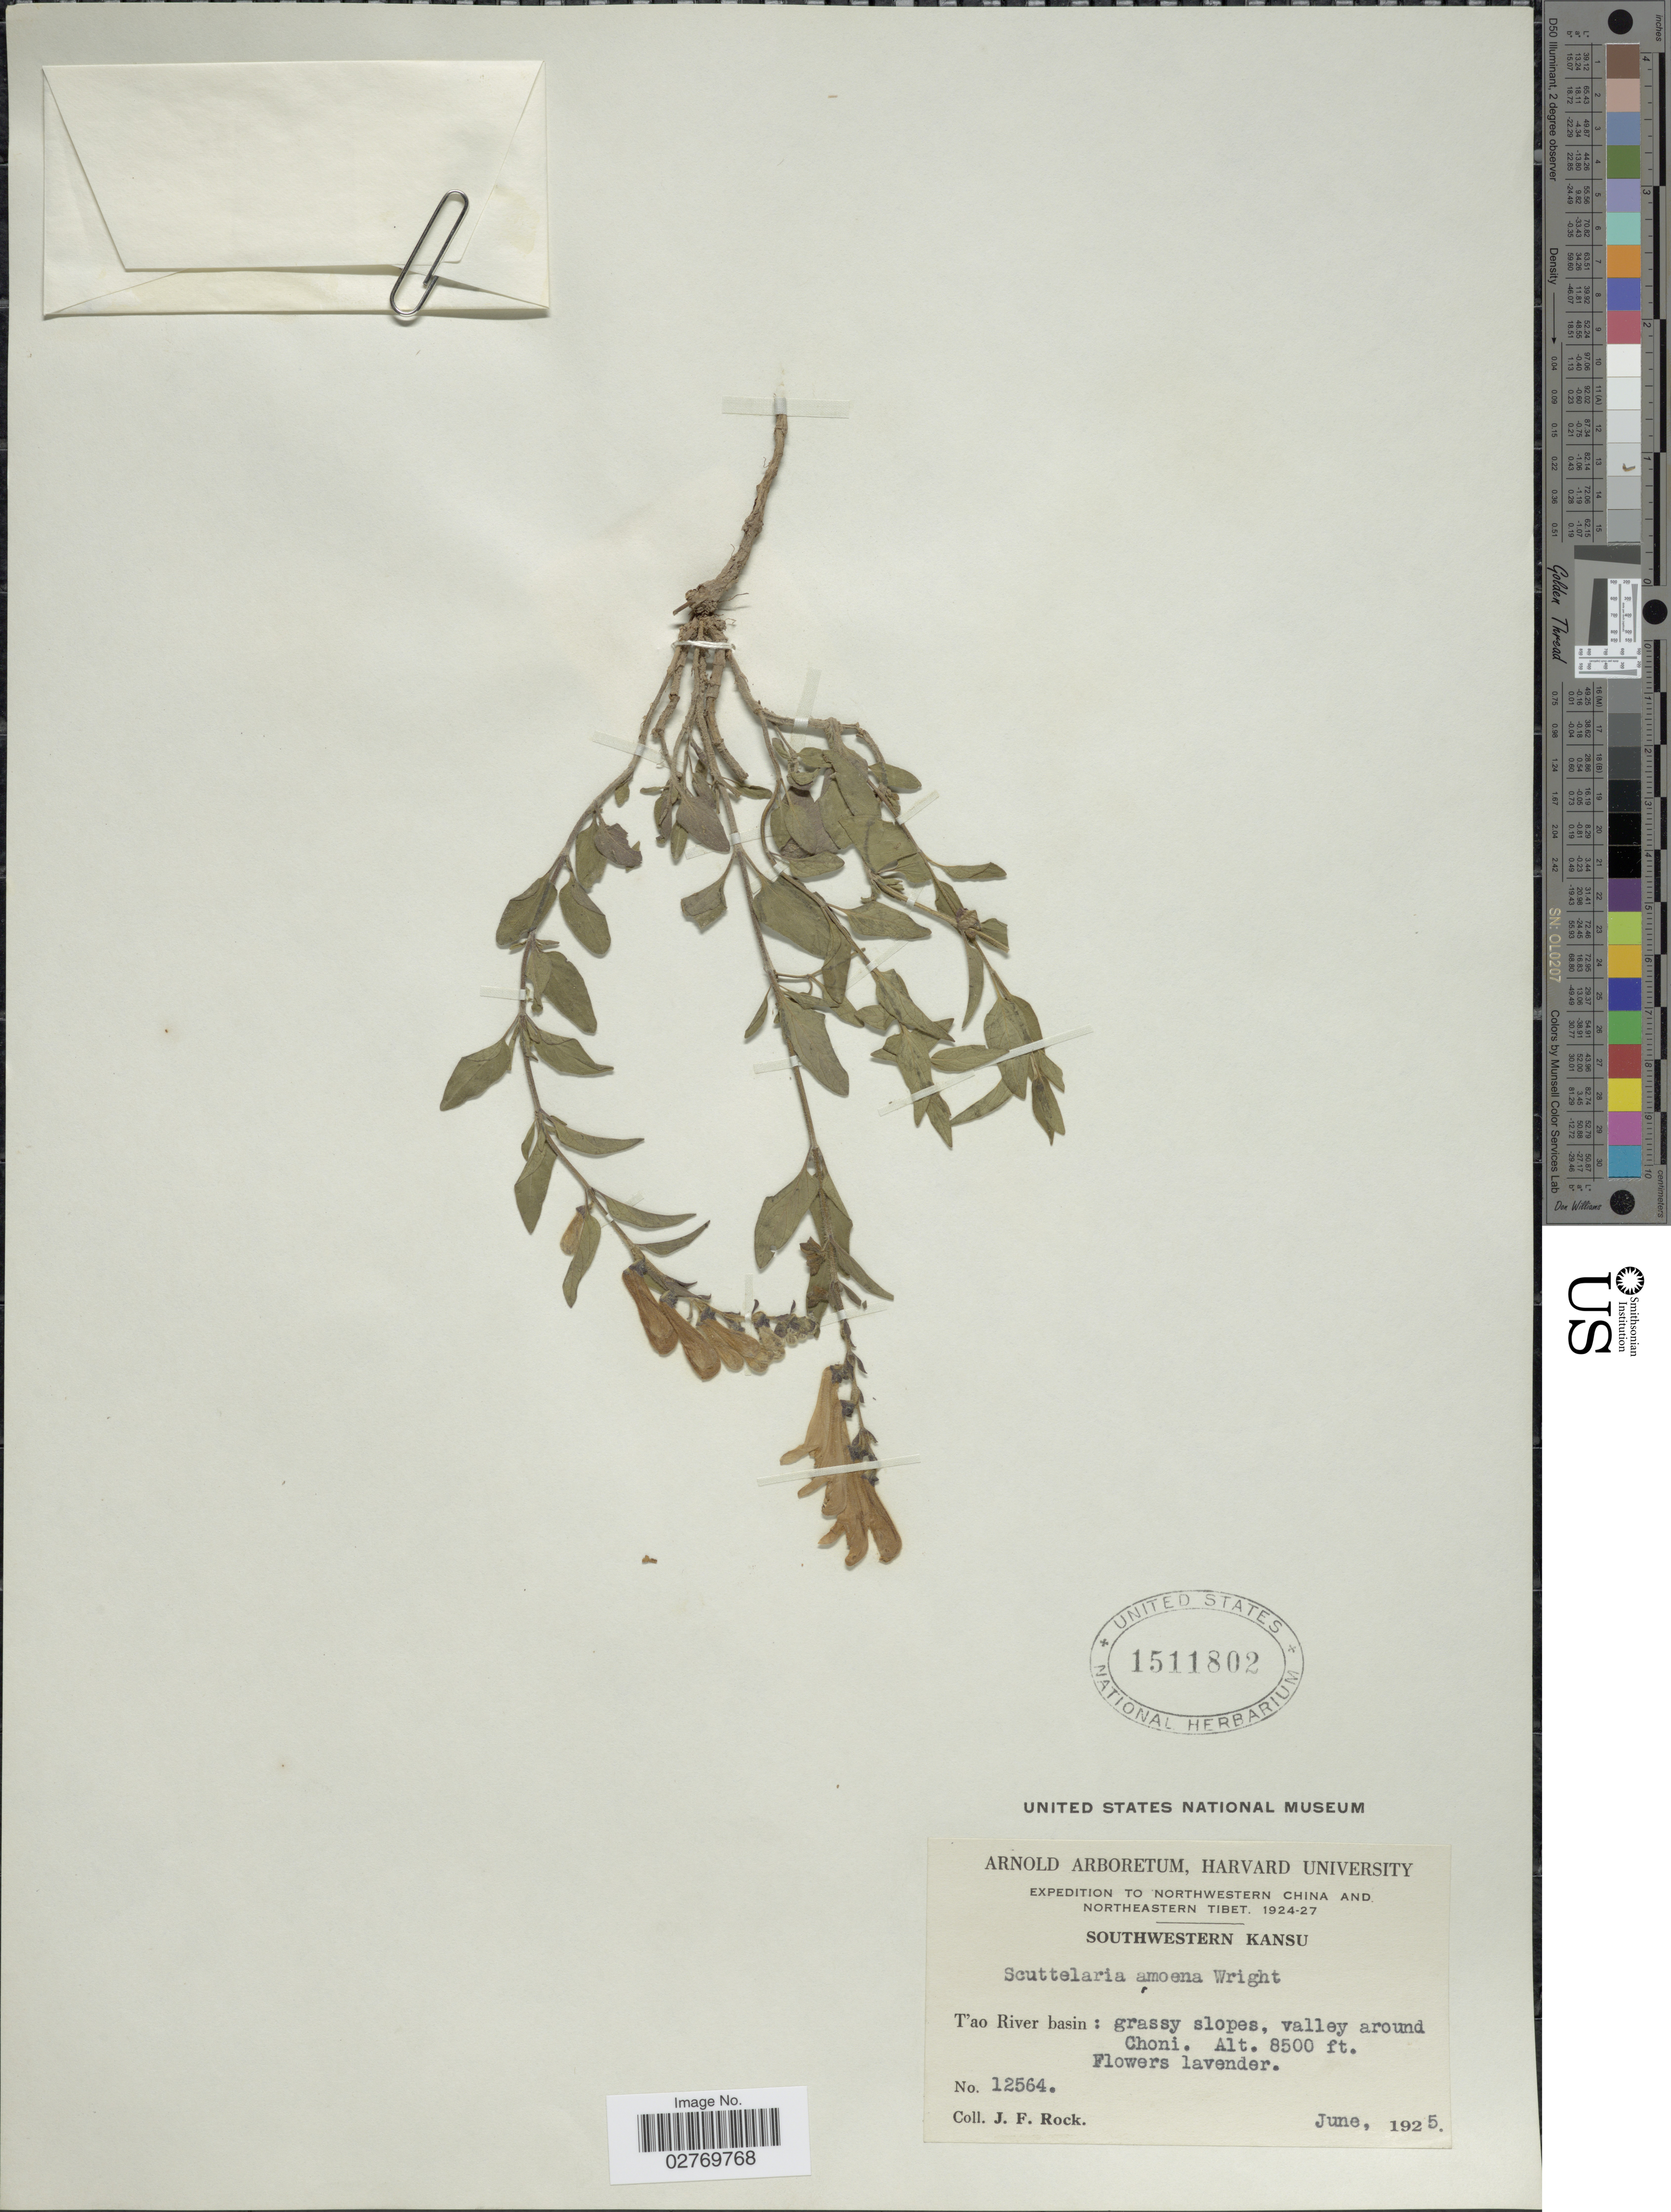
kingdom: Plantae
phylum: Tracheophyta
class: Magnoliopsida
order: Lamiales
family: Lamiaceae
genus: Scutellaria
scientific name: Scutellaria amoena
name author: C.H. Wright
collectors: J. Rock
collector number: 12564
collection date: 1925-06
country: China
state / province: Gansu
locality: Southwestern China. Northwestern China and Northeastern Tibet. Southwestern Kansu. T'ao River basin: grassy slopes, valley around Choni.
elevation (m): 2591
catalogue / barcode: US 1511802